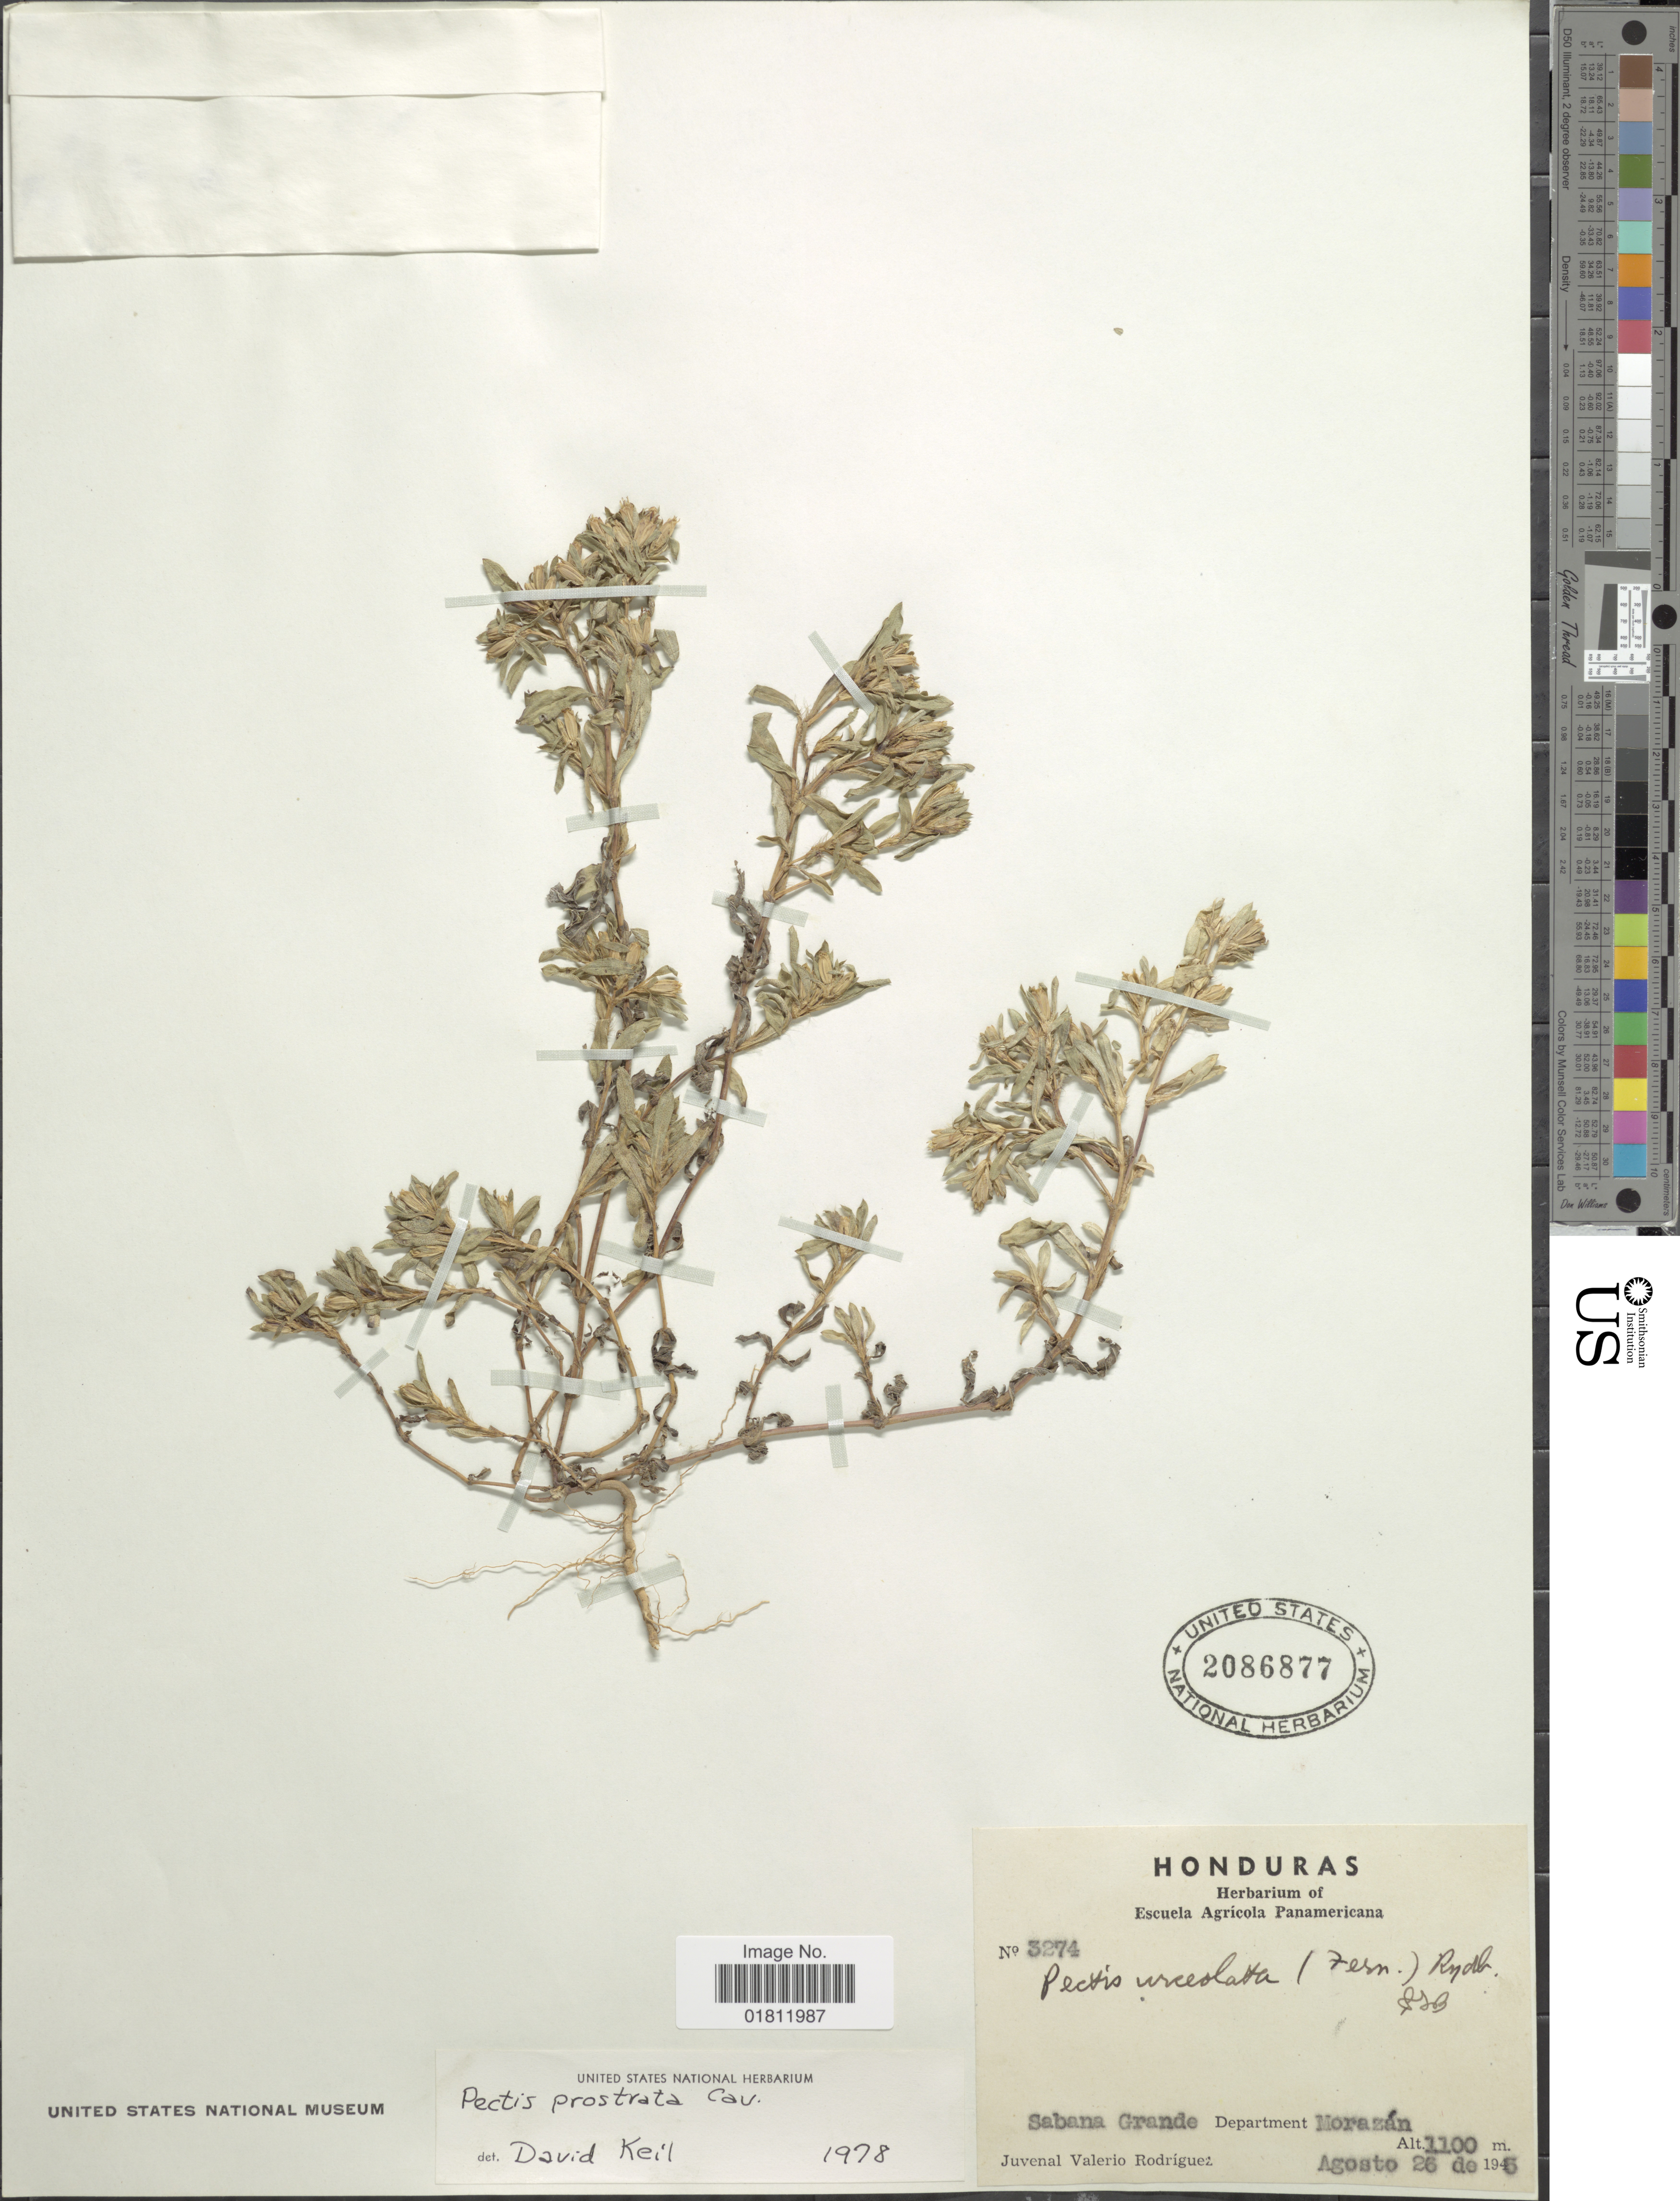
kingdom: Plantae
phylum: Tracheophyta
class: Magnoliopsida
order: Asterales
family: Asteraceae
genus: Pectis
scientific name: Pectis prostrata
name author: Cav.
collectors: J. Valerio R.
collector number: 3274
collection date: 1945-08-26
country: Honduras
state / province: Fco. Morazán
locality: Sabana Grande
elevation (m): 1100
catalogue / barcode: US 2086877